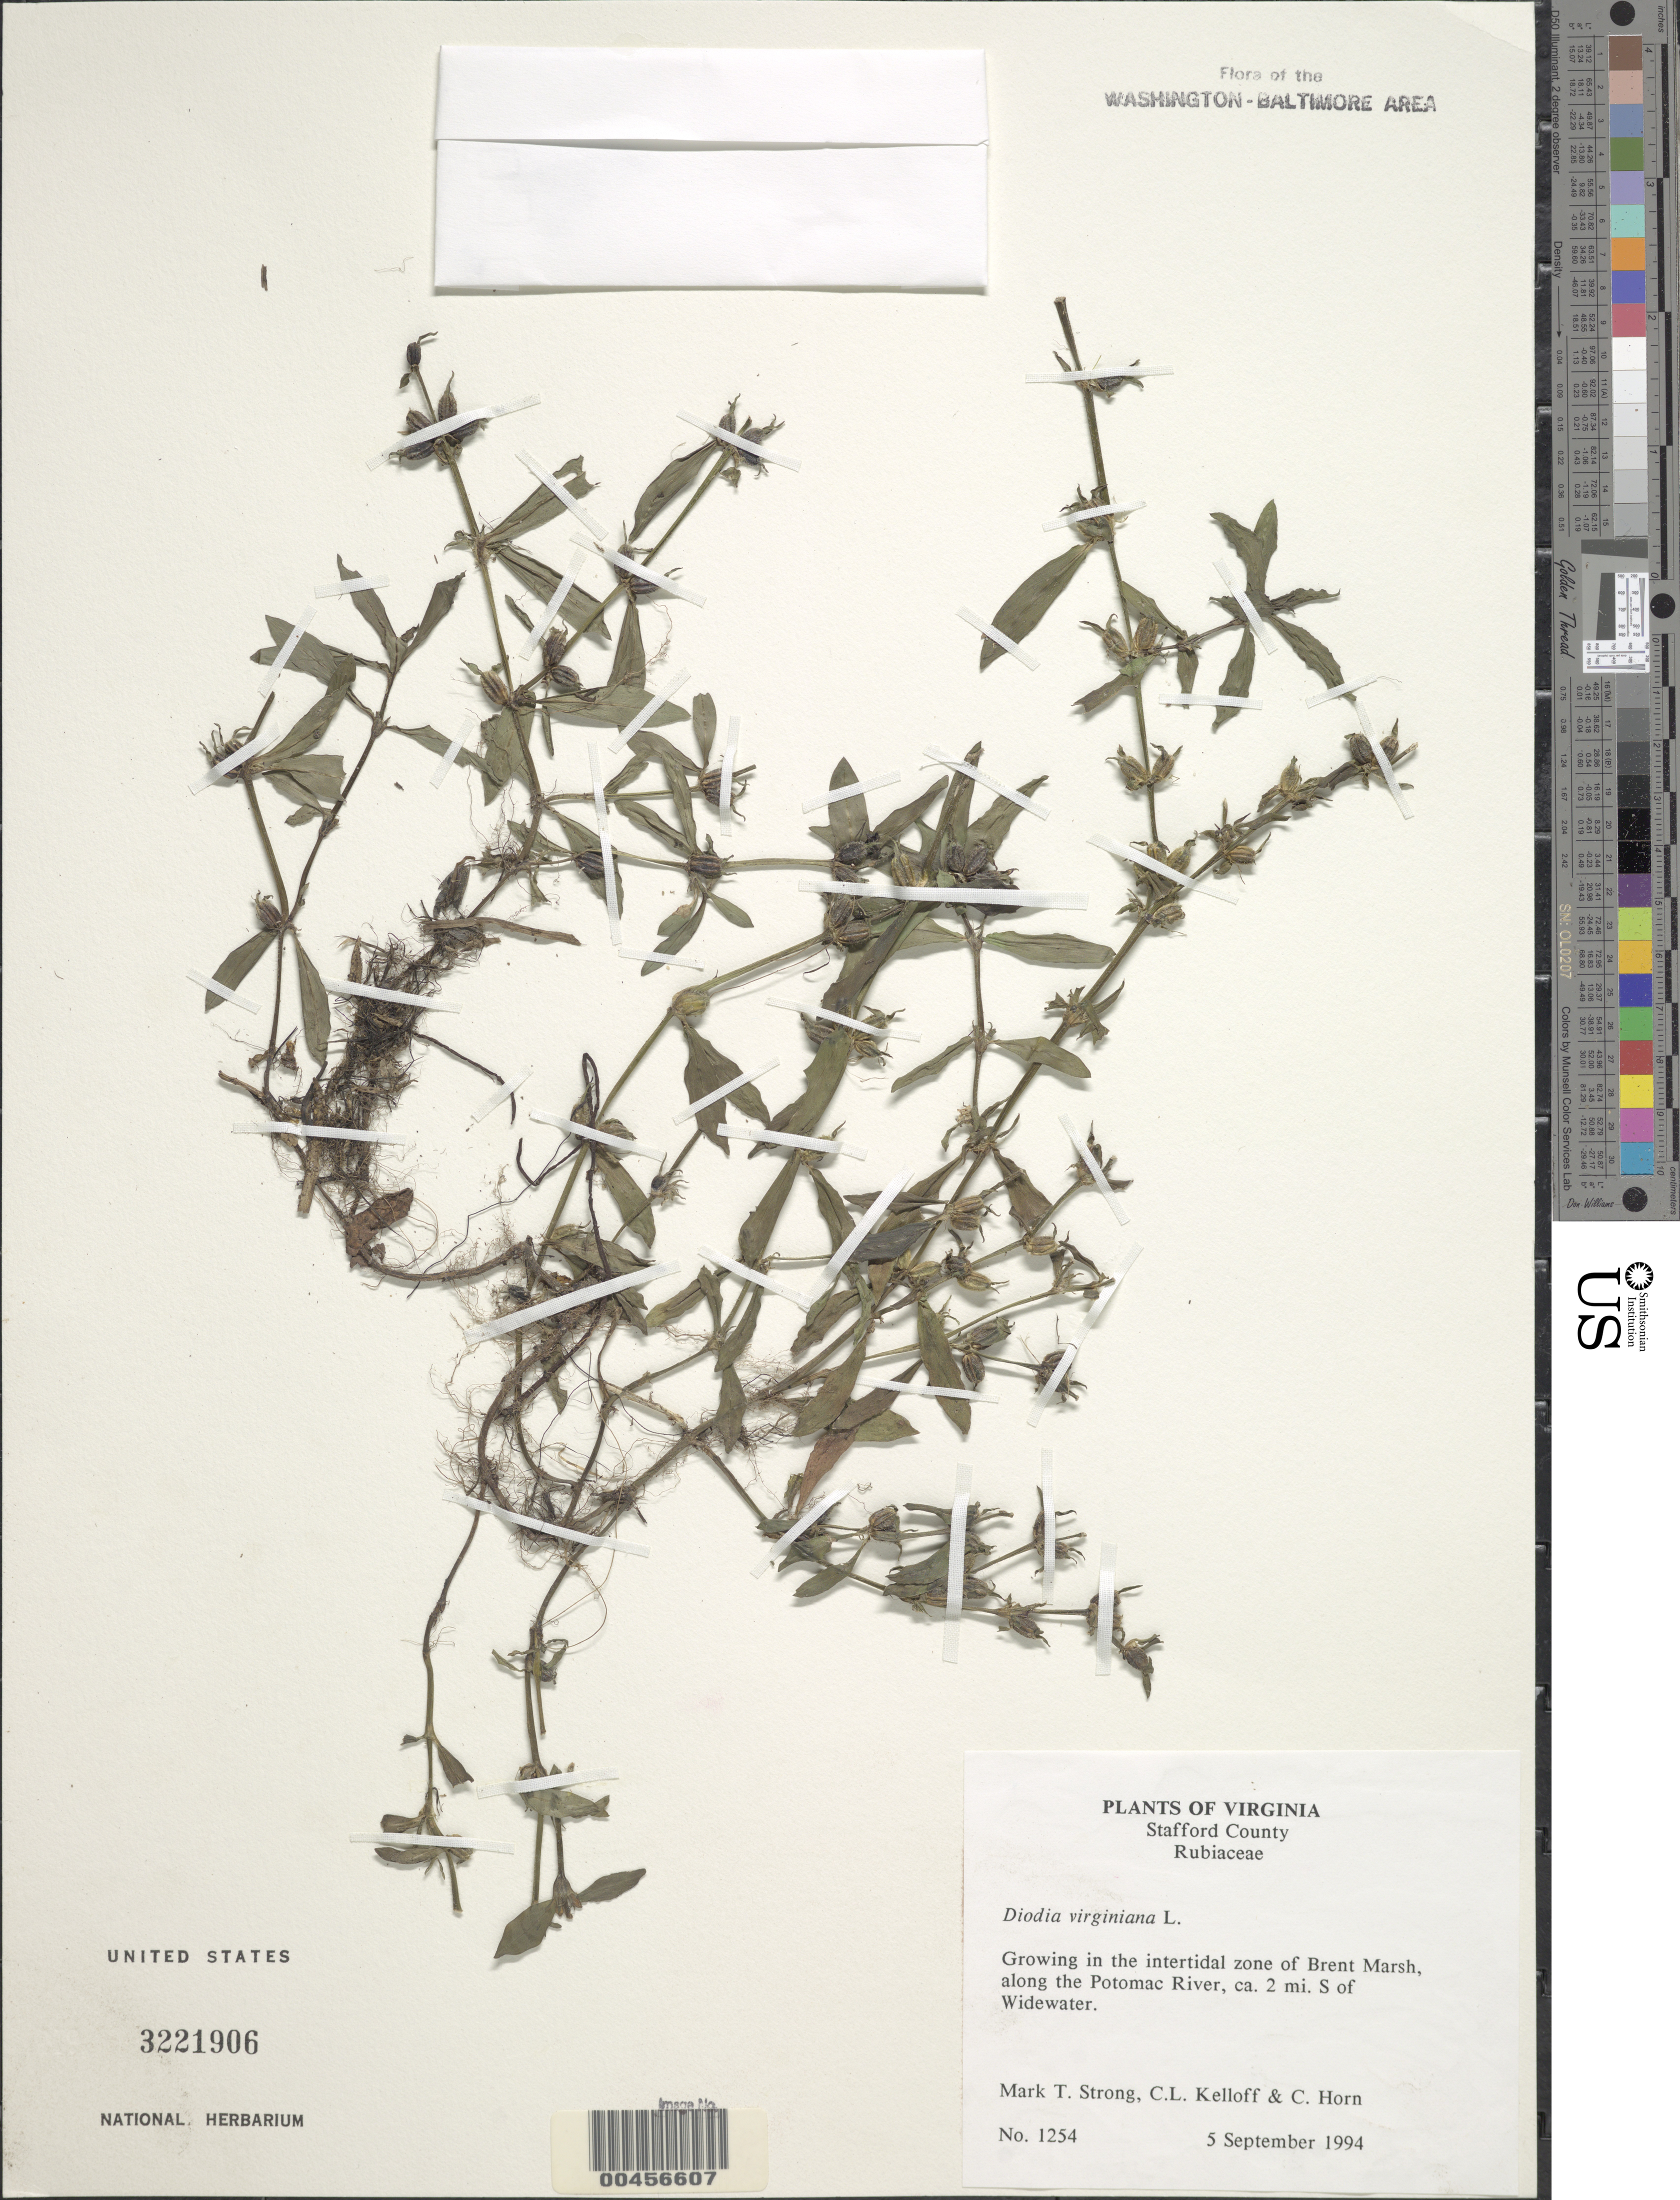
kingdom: Plantae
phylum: Tracheophyta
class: Magnoliopsida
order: Gentianales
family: Rubiaceae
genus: Diodia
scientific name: Diodia virginiana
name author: L.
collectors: M. T. Strong, C. L. Kelloff & C. Horn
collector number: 1254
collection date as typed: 05 Sep 1994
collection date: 1994-09-05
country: United States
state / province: Virginia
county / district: Stafford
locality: Brent Marsh along the Potomac River, S of Widewater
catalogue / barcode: US 3221906